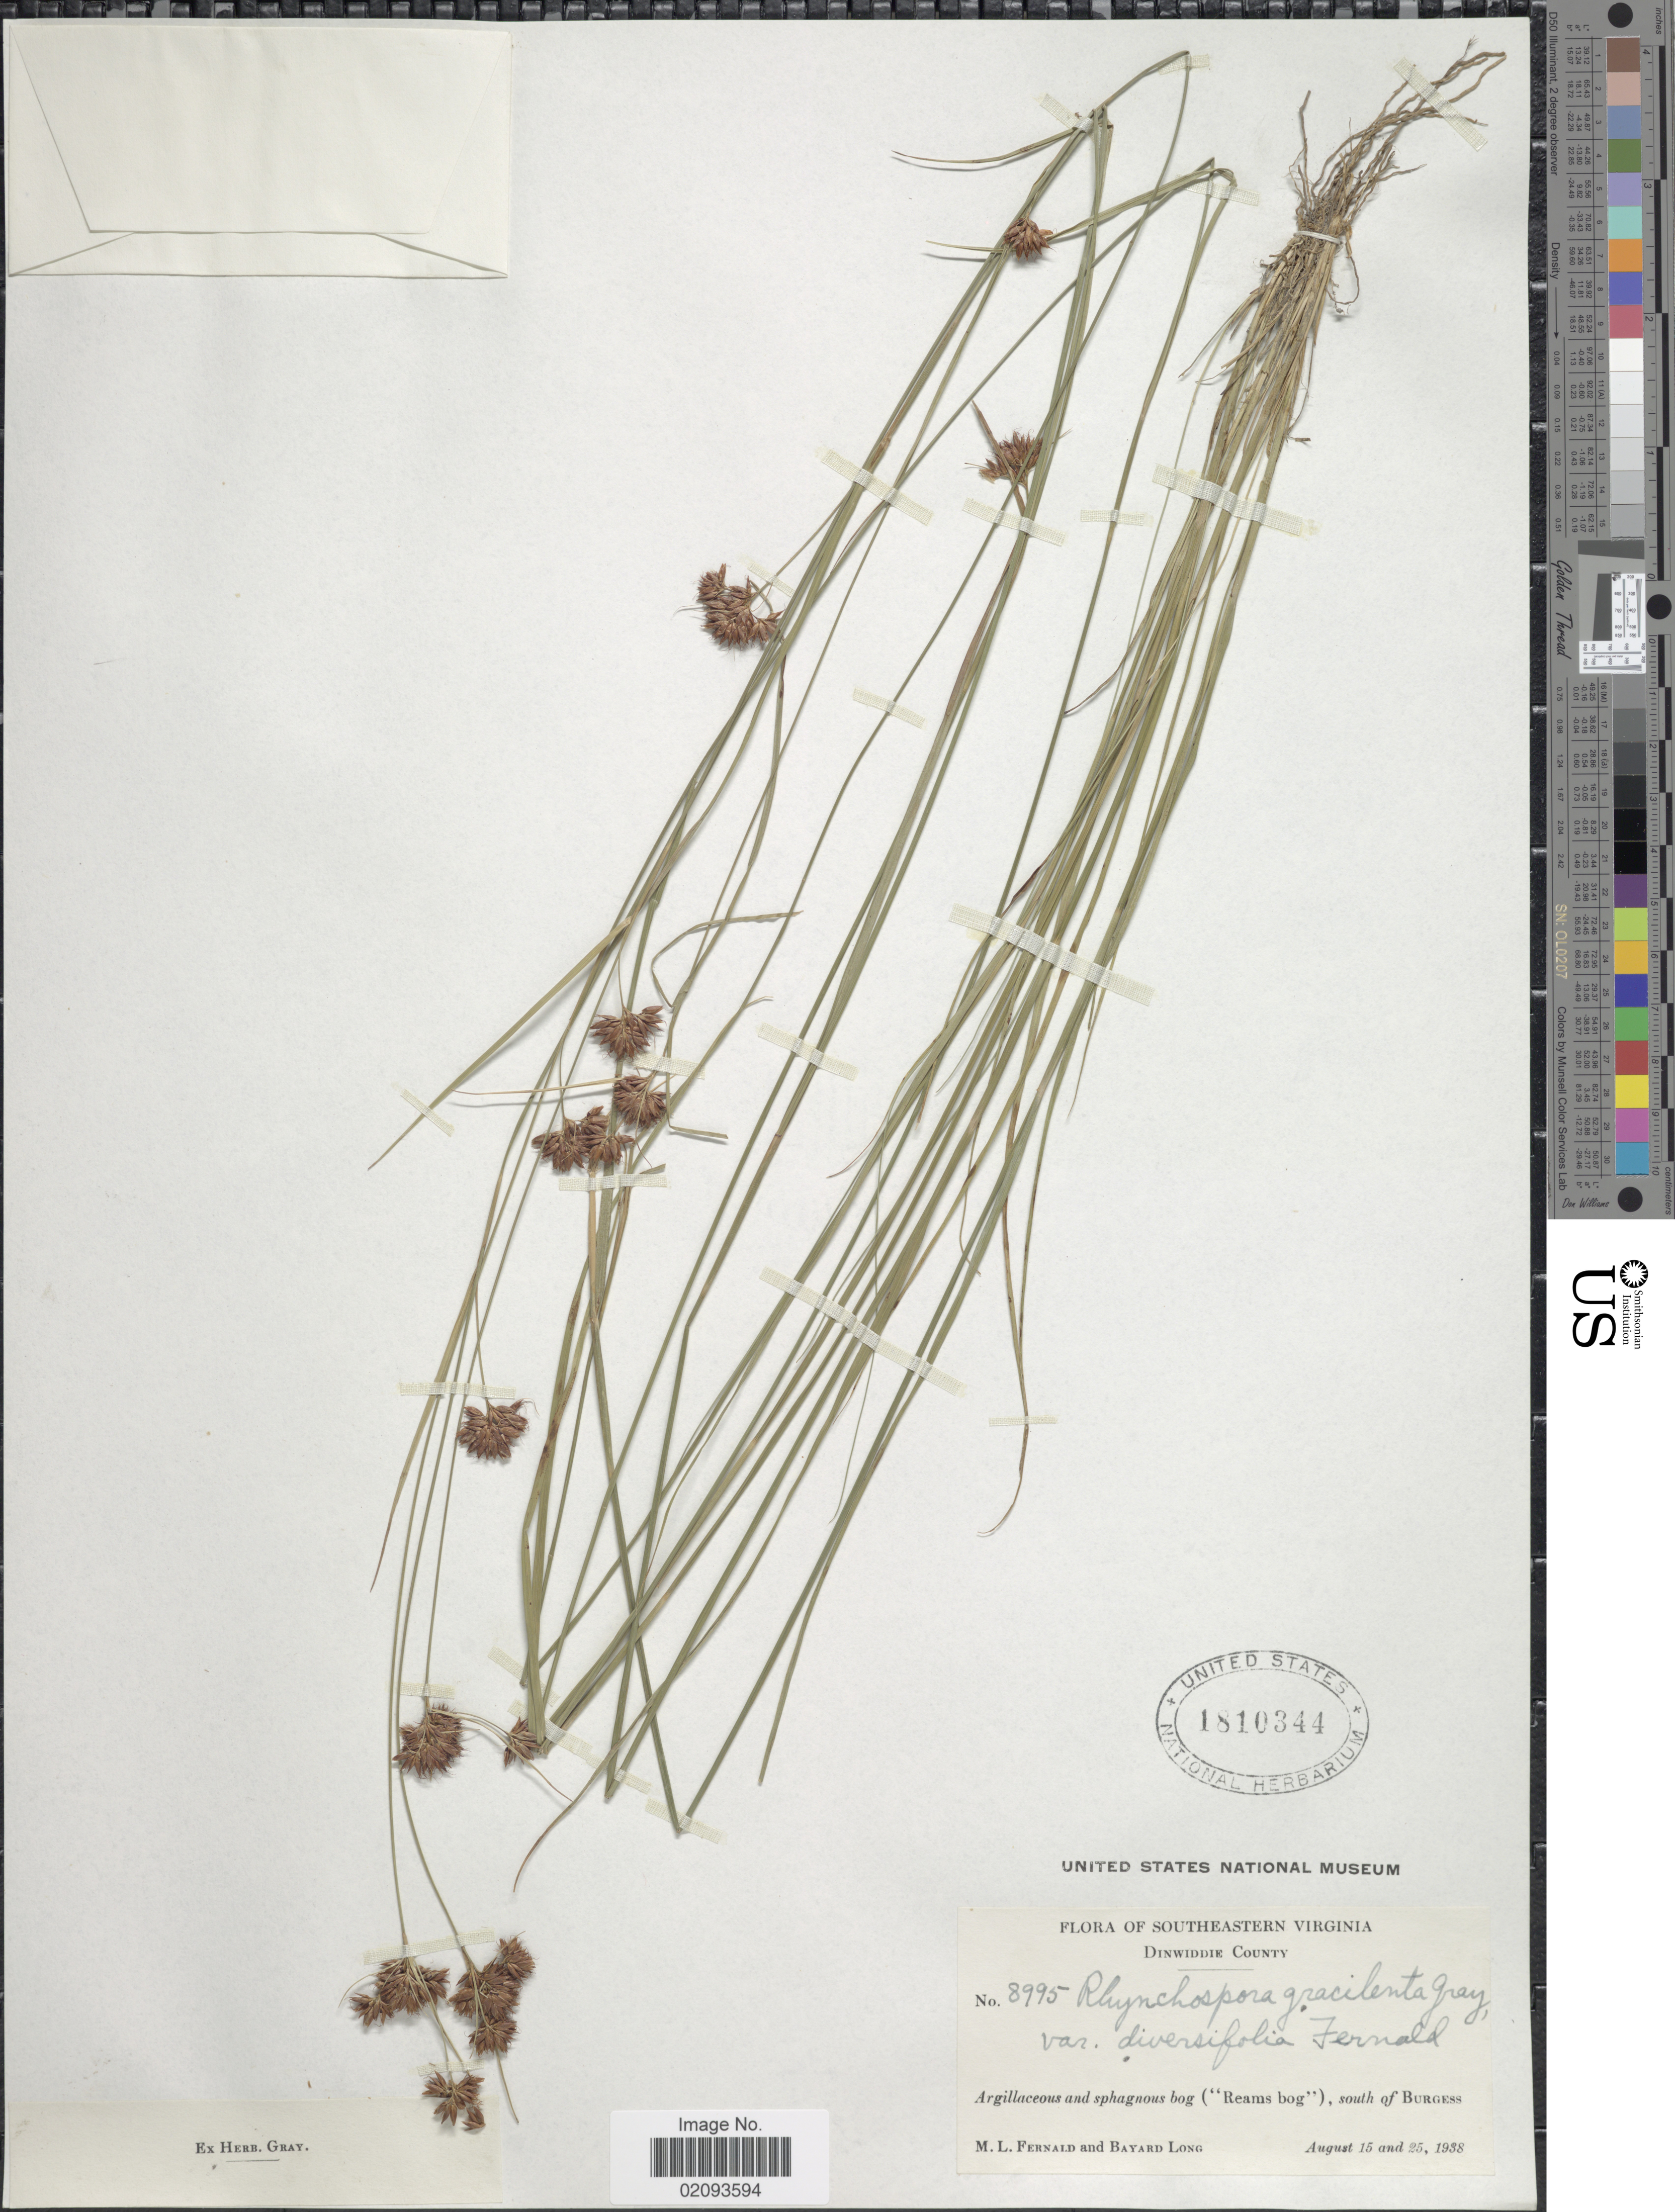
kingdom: Plantae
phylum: Tracheophyta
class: Liliopsida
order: Poales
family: Cyperaceae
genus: Rhynchospora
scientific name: Rhynchospora gracilenta A. Gray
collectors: M. L. Fernald & B. Long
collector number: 8995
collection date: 1938-08-15/1938-08-25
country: United States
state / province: Virginia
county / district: Dinwiddie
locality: Southeastern Virginia. Dinwiddie County. Argillaceous and sphagnous bog ("Reams bog"), south of Burgess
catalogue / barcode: US 1810344